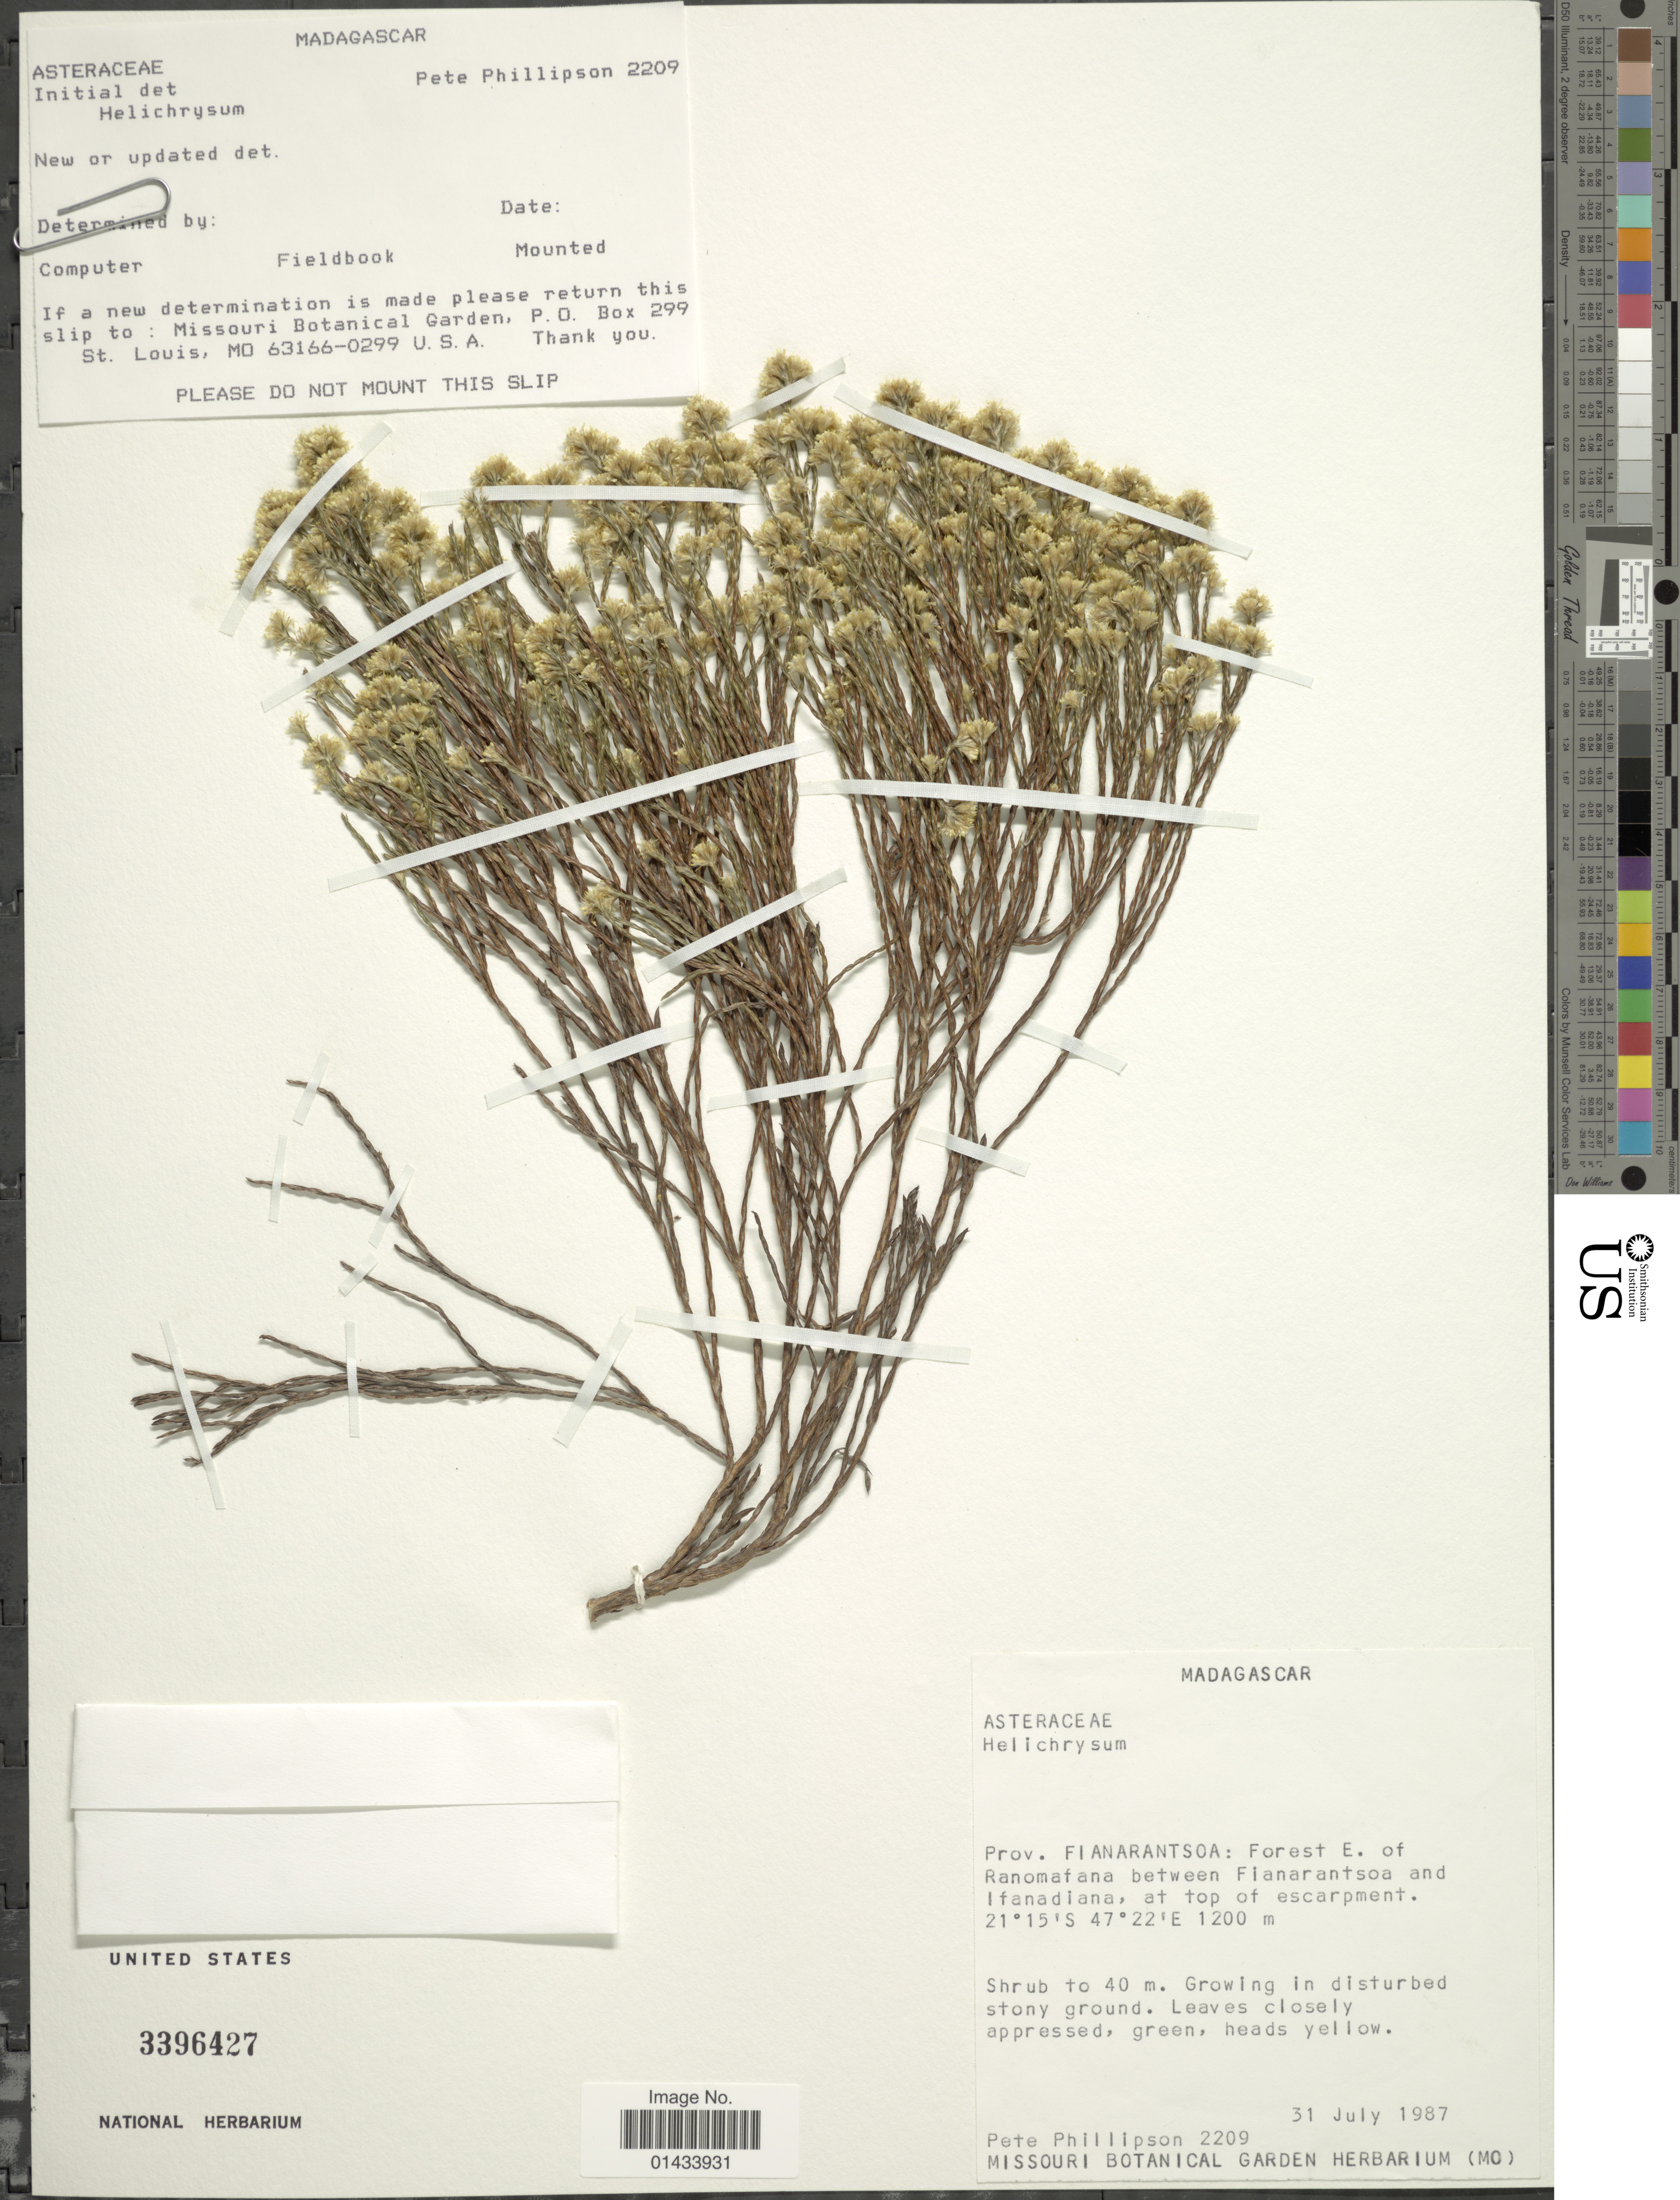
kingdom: Plantae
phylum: Tracheophyta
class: Magnoliopsida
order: Asterales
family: Asteraceae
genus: Helichrysum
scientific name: Helichrysum sp.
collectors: P. B. Phillipson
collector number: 2209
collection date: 1987-07-31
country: Madagascar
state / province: Haute Matsiatra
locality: Forest E. of Ranmofana between Fianarantsoa and Ifanadiana, at top escarpemnt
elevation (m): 1200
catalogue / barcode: US 3396427